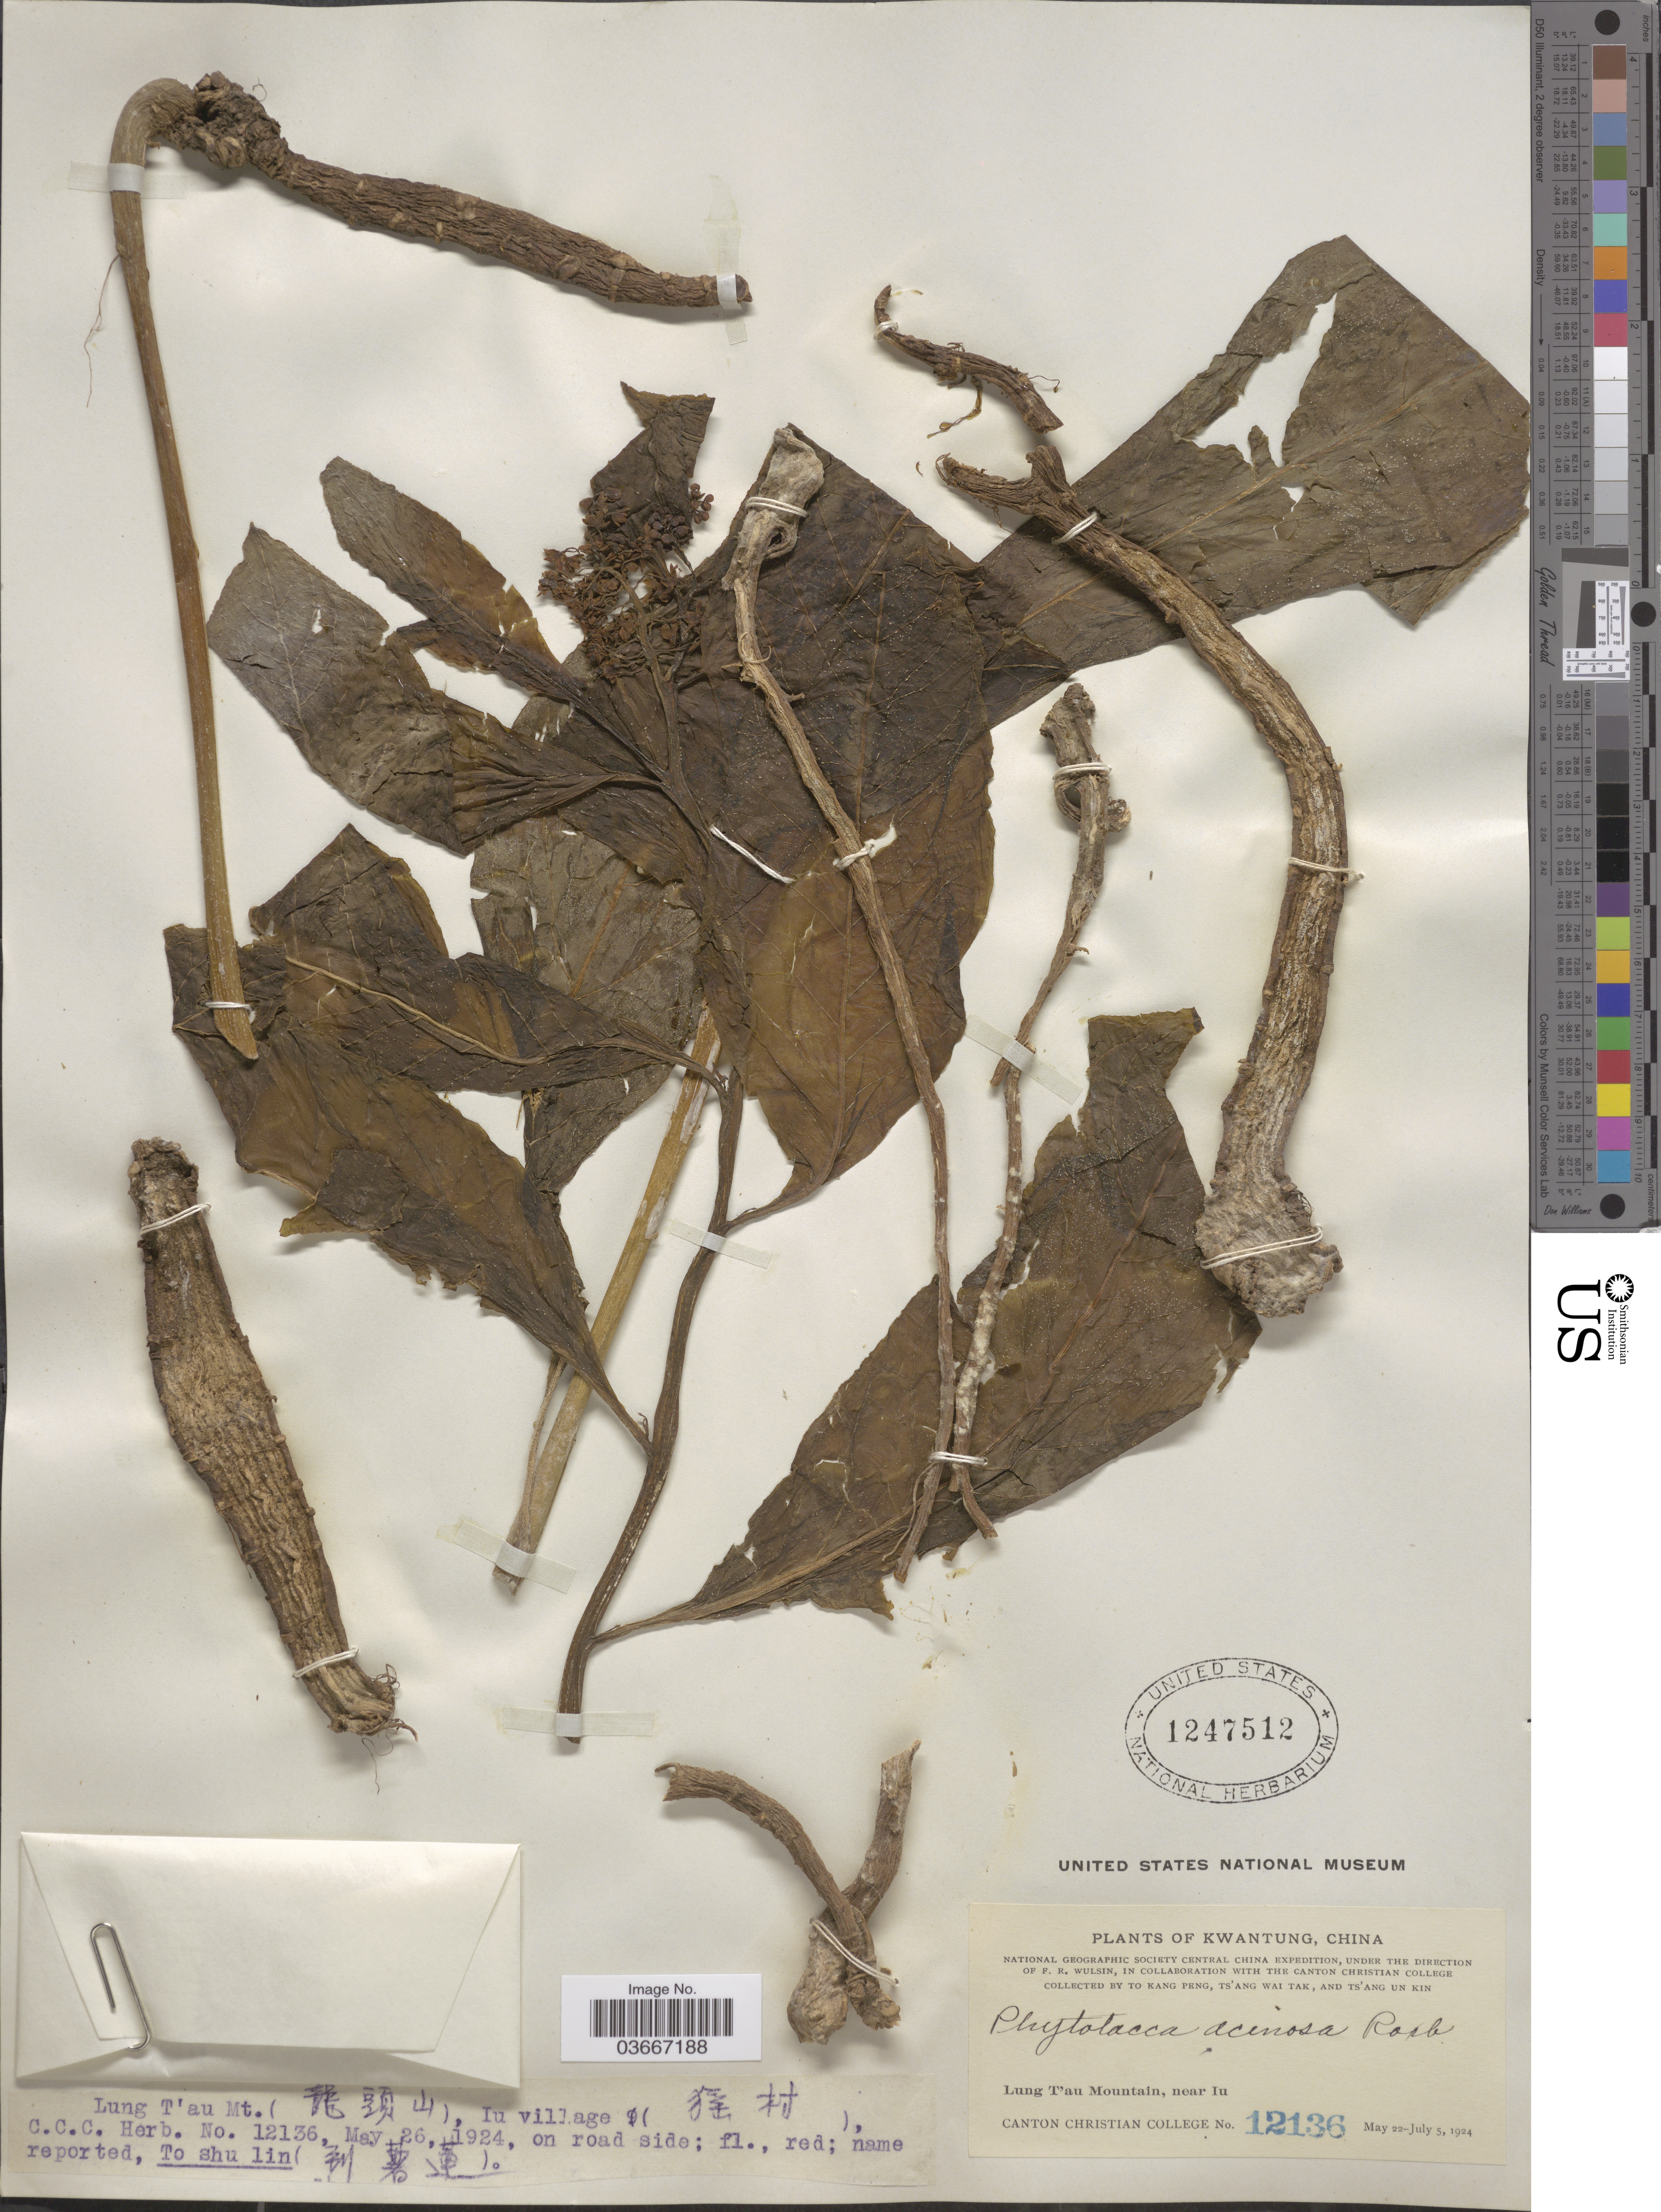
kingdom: Plantae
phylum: Tracheophyta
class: Magnoliopsida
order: Caryophyllales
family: Phytolaccaceae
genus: Phytolacca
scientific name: Phytolacca acinosa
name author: Roxb.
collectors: T. K. Peng, W. T. Tsang & Ts' Ang Un Kin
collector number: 12136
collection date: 1924-05-26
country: China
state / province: Guangdong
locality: Kwangtung. Lung T'au Mt. (X), Iu village (X). Lung T'au Mountain, near Iu.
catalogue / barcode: US 1247512